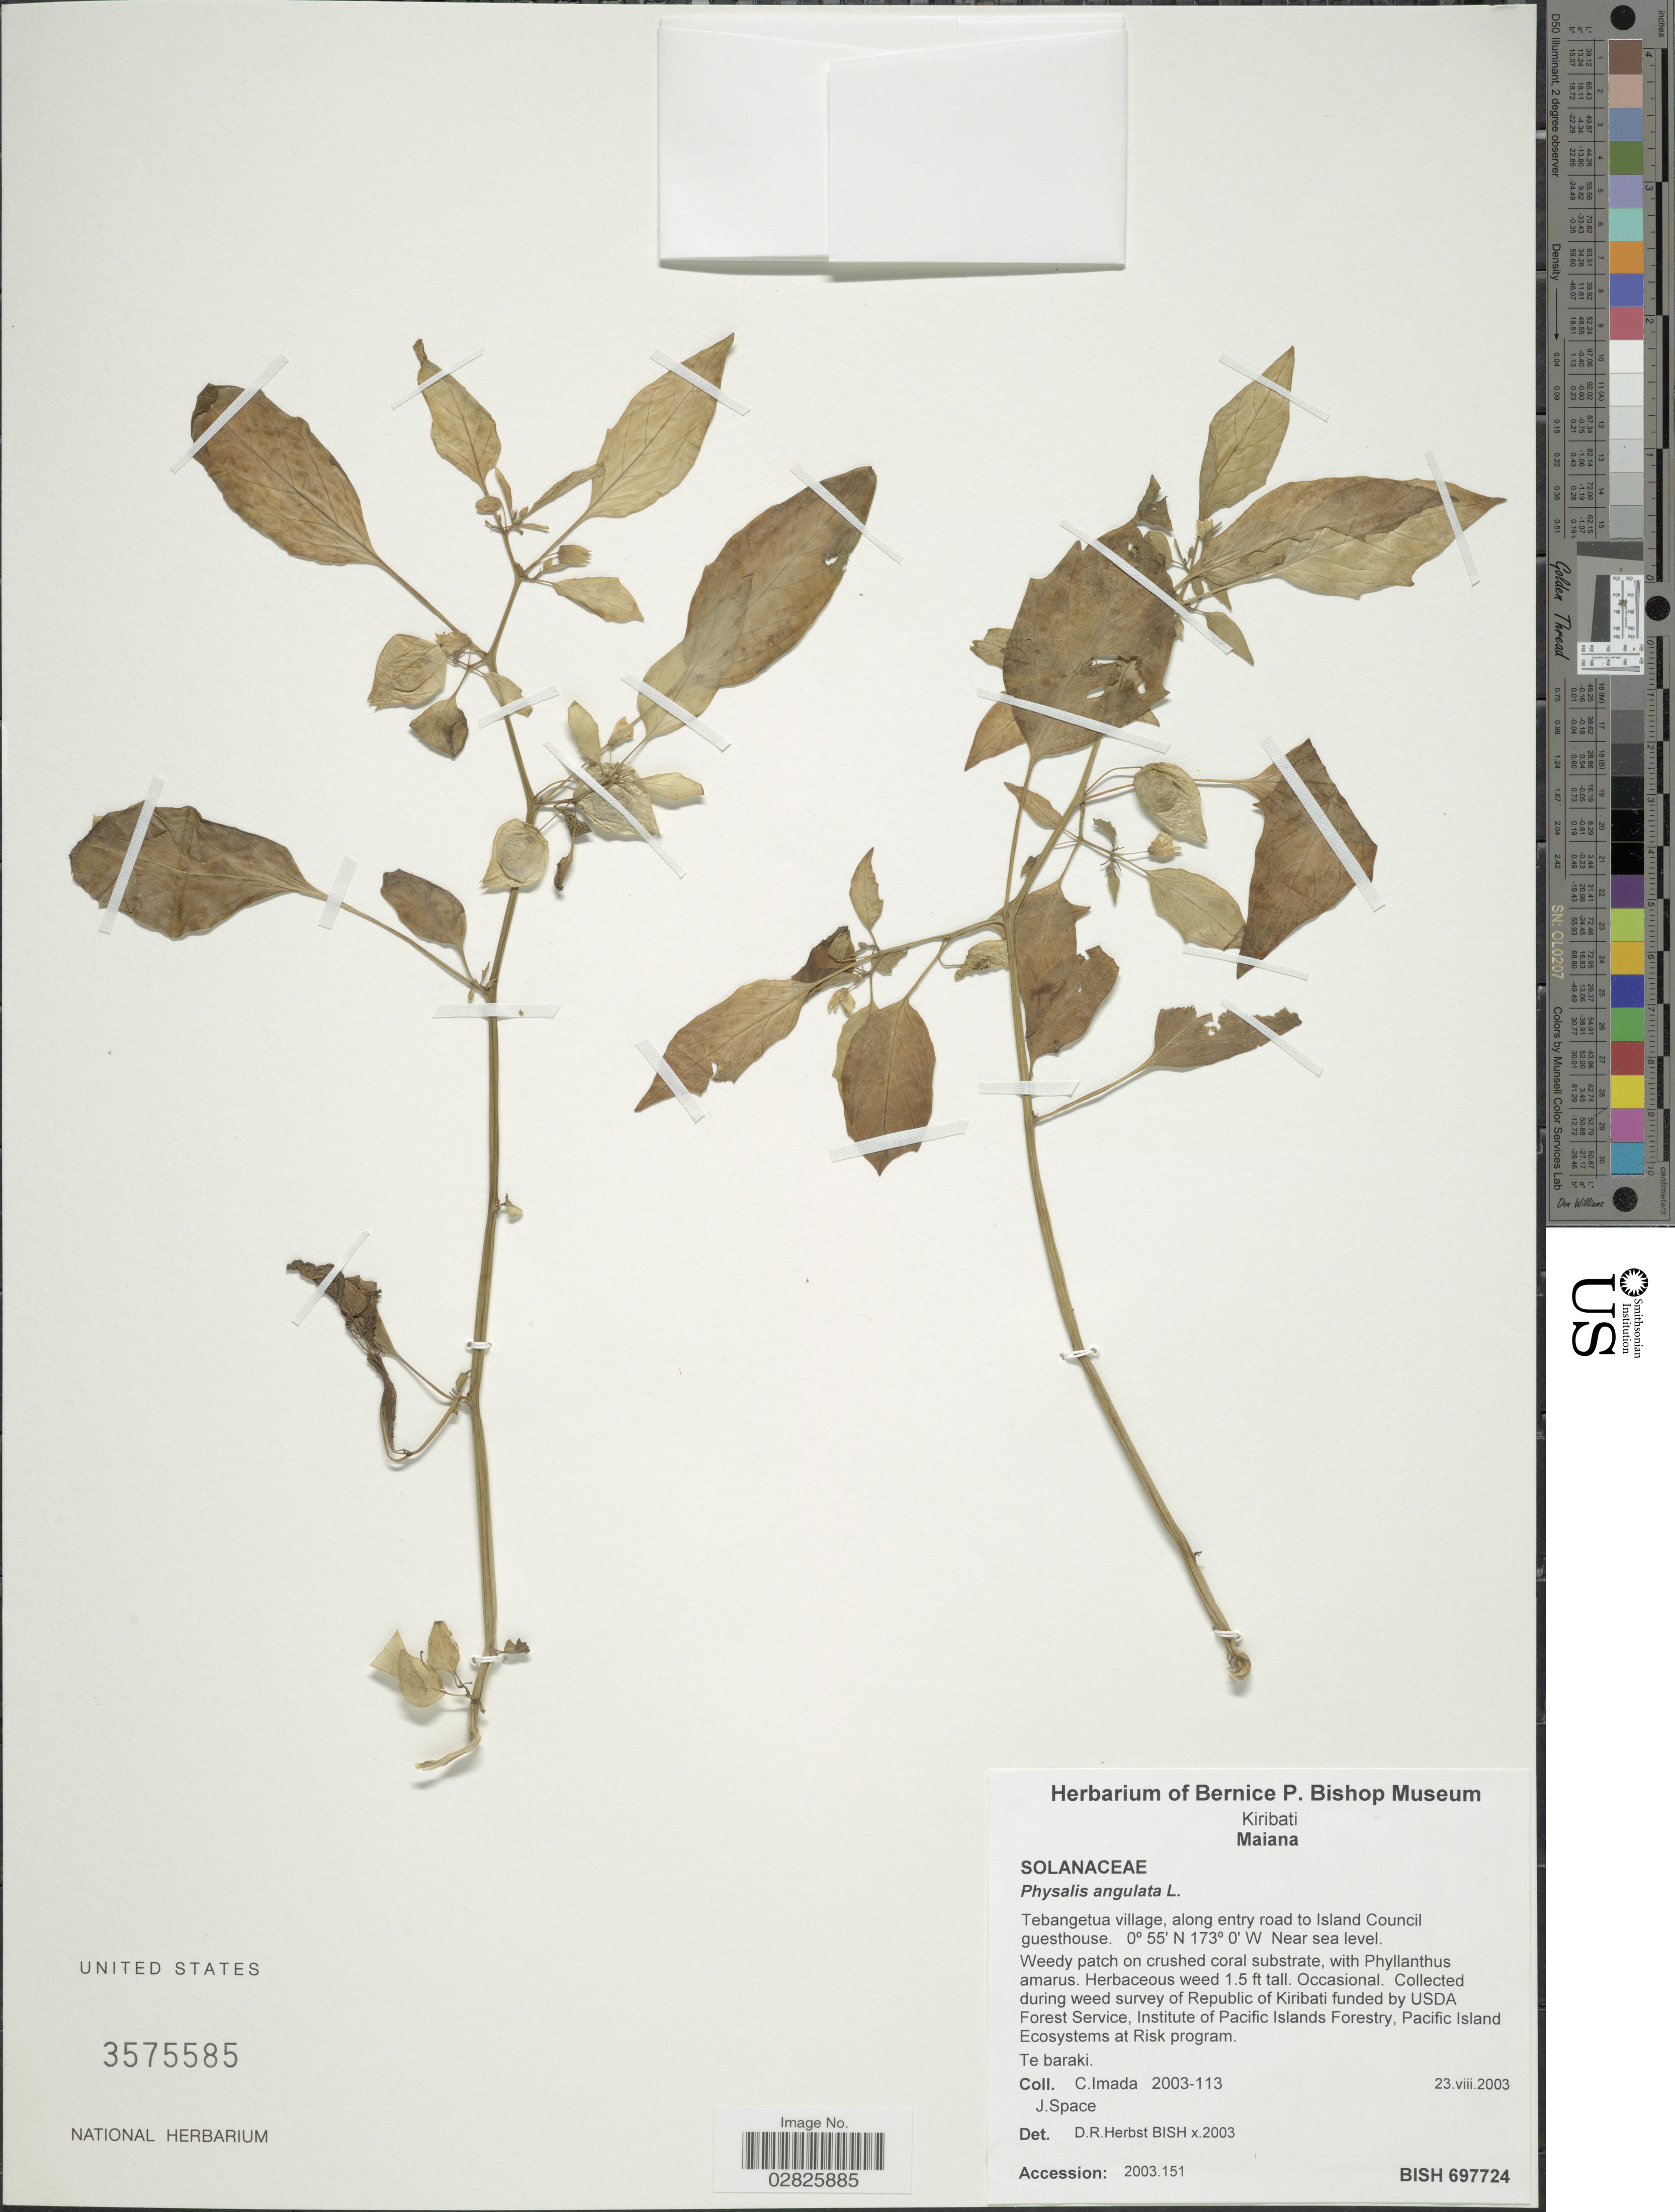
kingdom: Plantae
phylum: Tracheophyta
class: Magnoliopsida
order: Solanales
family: Solanaceae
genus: Physalis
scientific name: Physalis angulata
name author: L.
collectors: C. Imada & J. Space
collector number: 2003-113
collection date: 2003-08-23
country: Kiribati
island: Maiana Atoll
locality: Maiana. Tebangetua village, along entry road to Island Council guesthouse.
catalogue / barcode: US 3575585